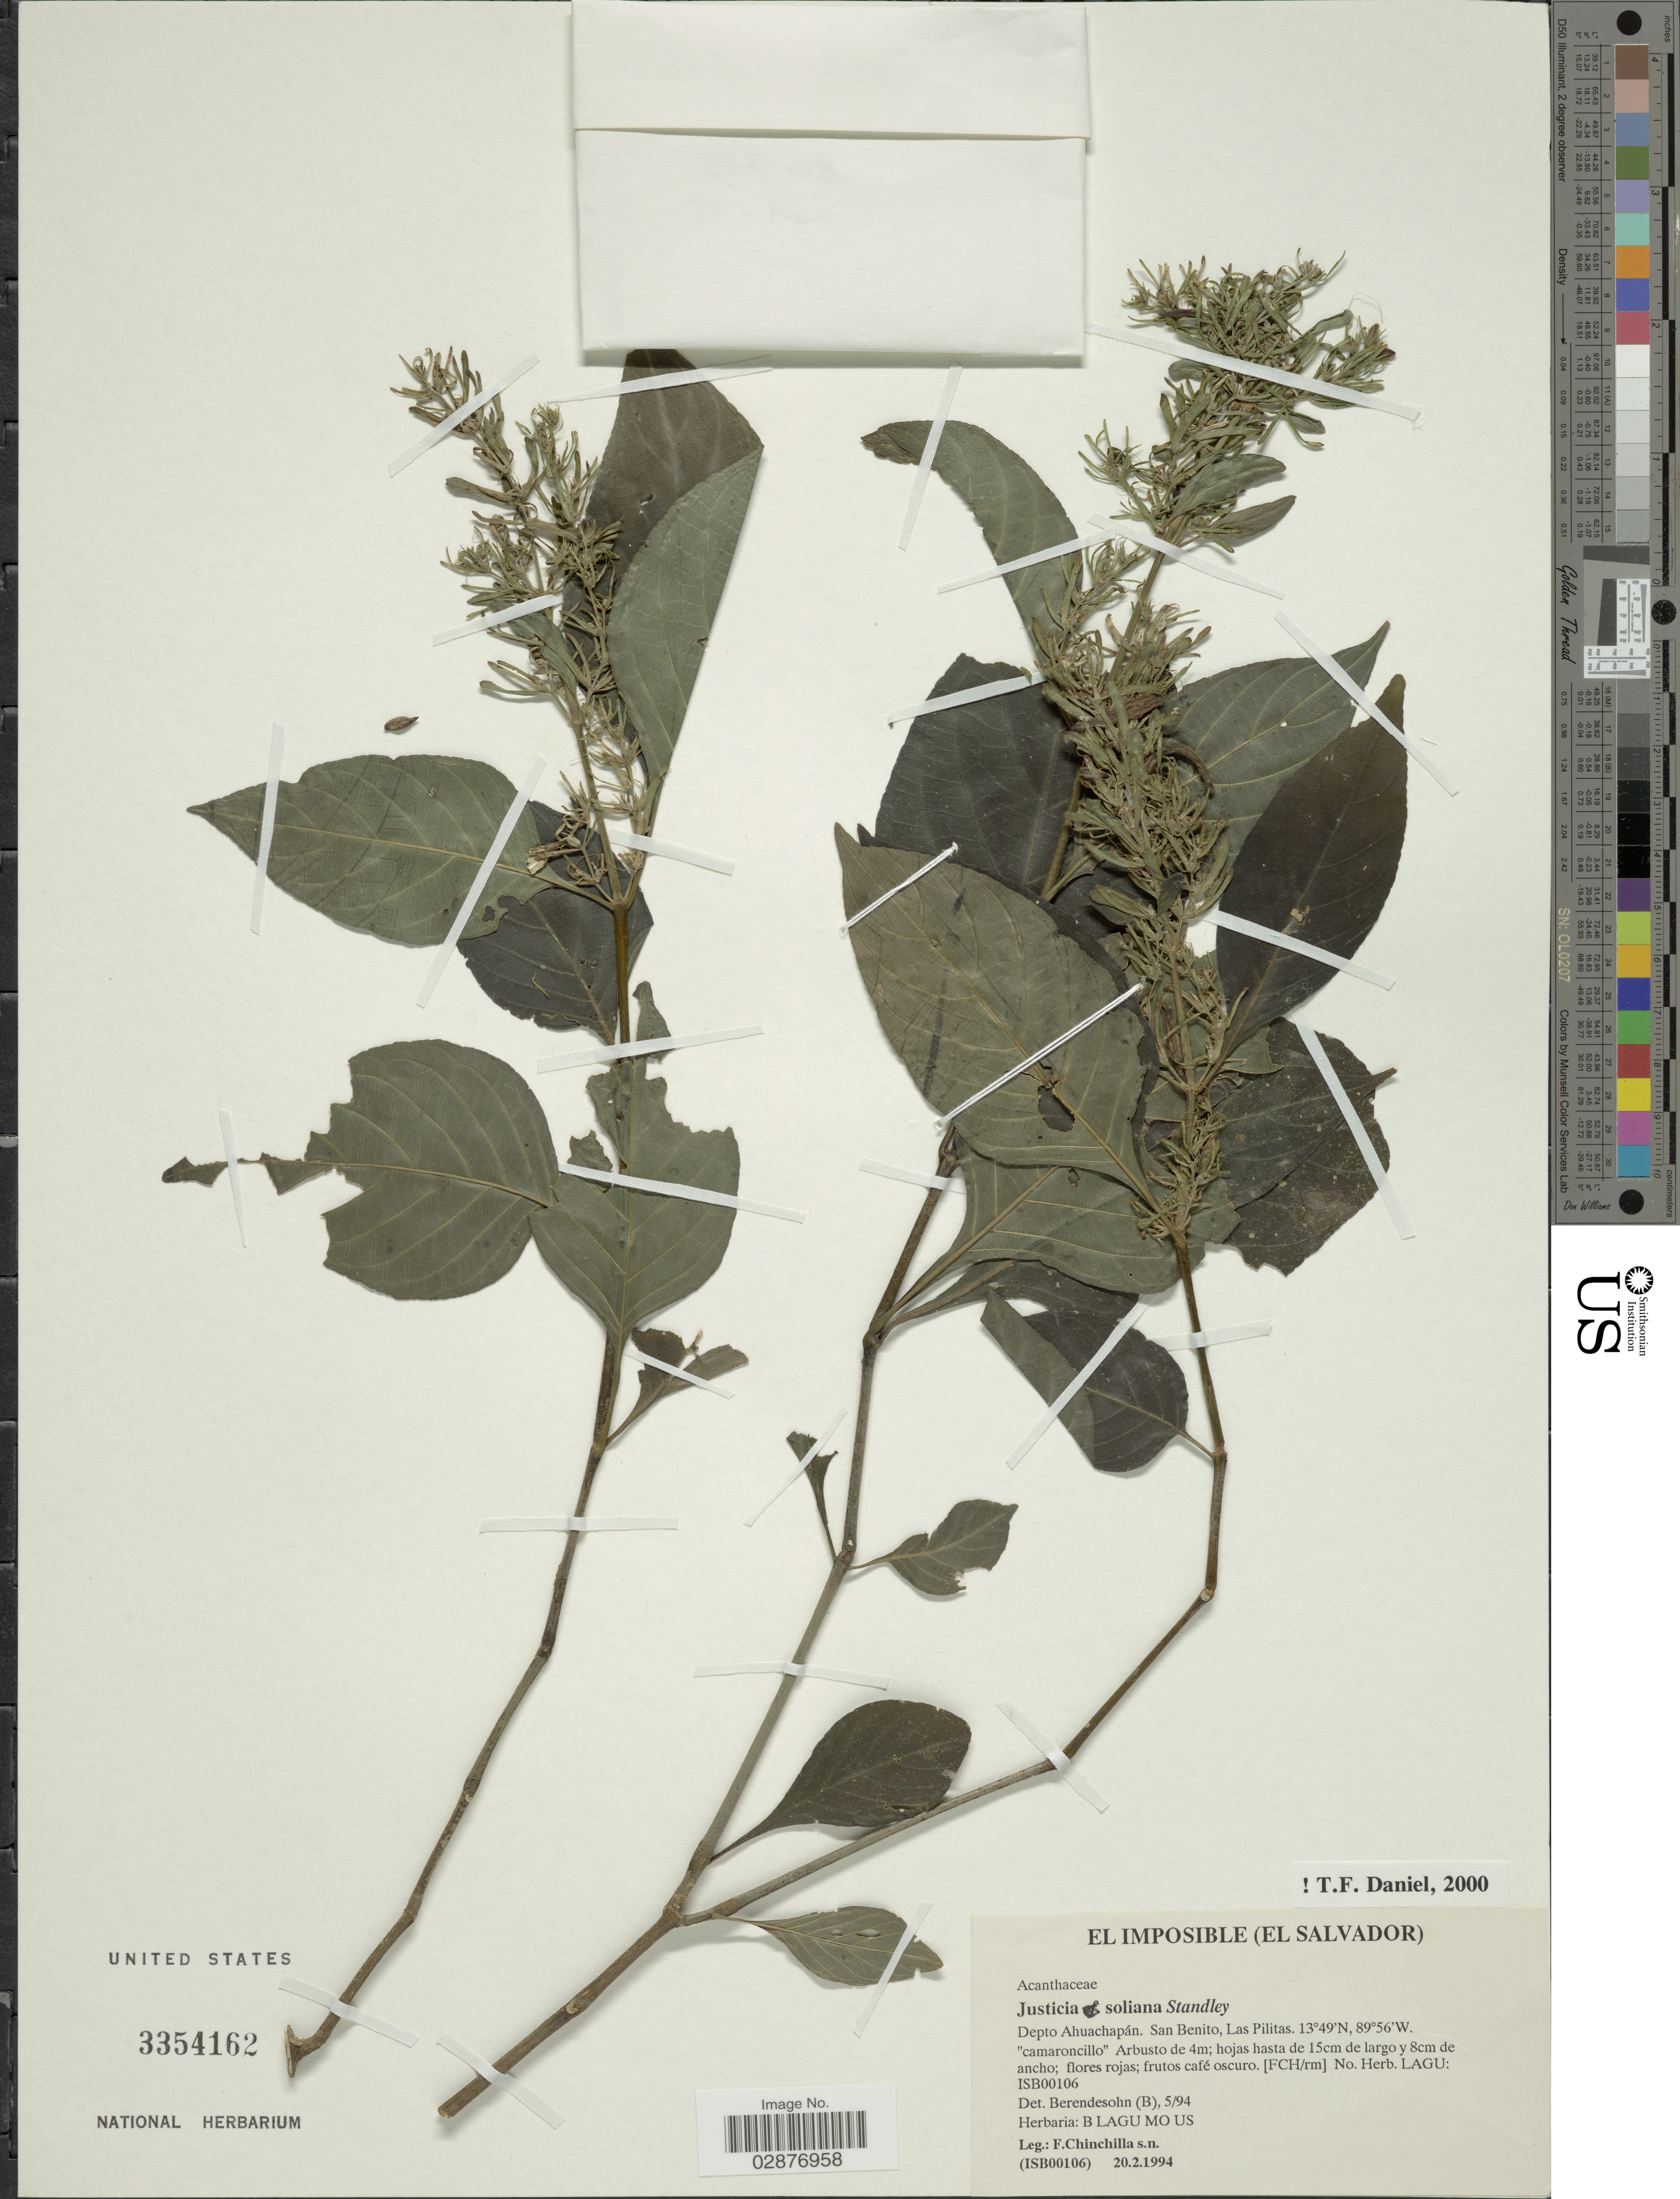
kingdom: Plantae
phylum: Tracheophyta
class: Magnoliopsida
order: Lamiales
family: Acanthaceae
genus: Justicia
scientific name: Justicia soliana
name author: Standl.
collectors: F. Chinchilla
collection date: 1994-02-20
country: El Salvador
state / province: Ahuachapan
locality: El Imposible. Depto Ahuachapán. San Benito, Las Pilitas.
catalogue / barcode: US 3354162